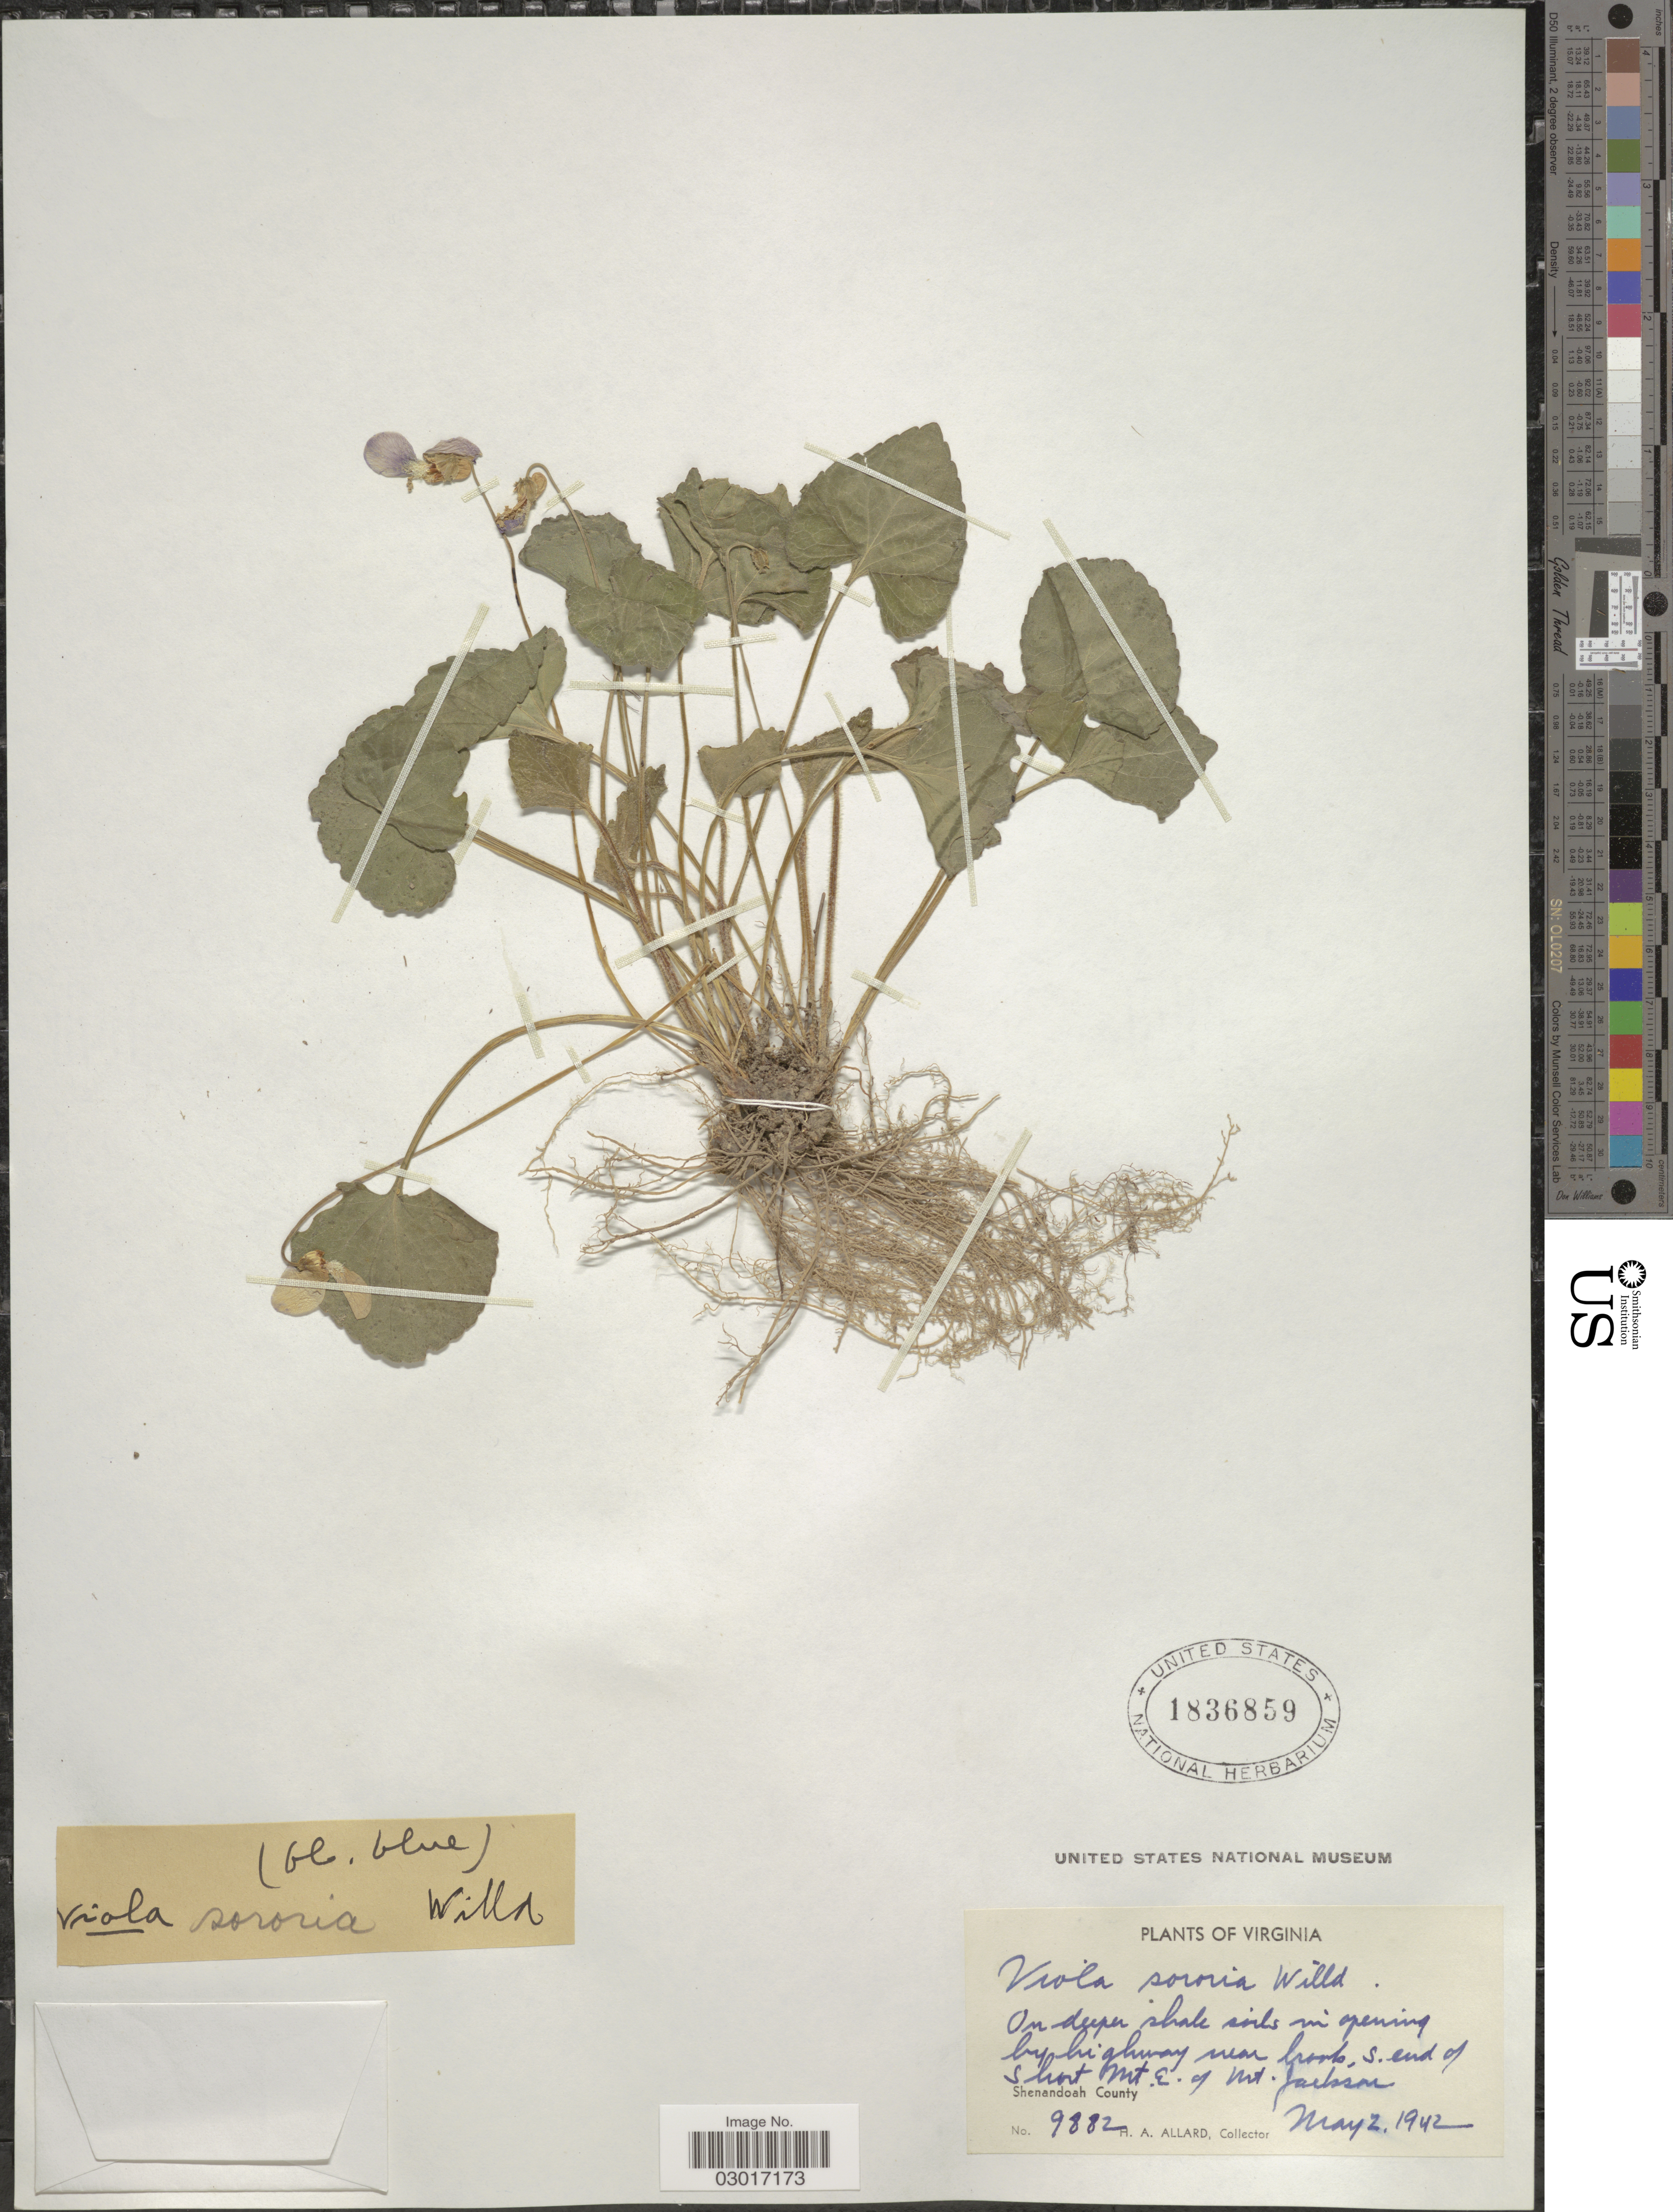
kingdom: Plantae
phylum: Tracheophyta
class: Magnoliopsida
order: Malpighiales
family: Violaceae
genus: Viola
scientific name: Viola sororia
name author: Willd.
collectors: H. A. Allard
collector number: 9882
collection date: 1942-05-02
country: United States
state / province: Virginia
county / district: Shenandoah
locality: On deeper shale soils in opening by highway near Crook, S. end of Short Mt. E. of Mt. Jackson. Shenandoah County.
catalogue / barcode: US 1836859